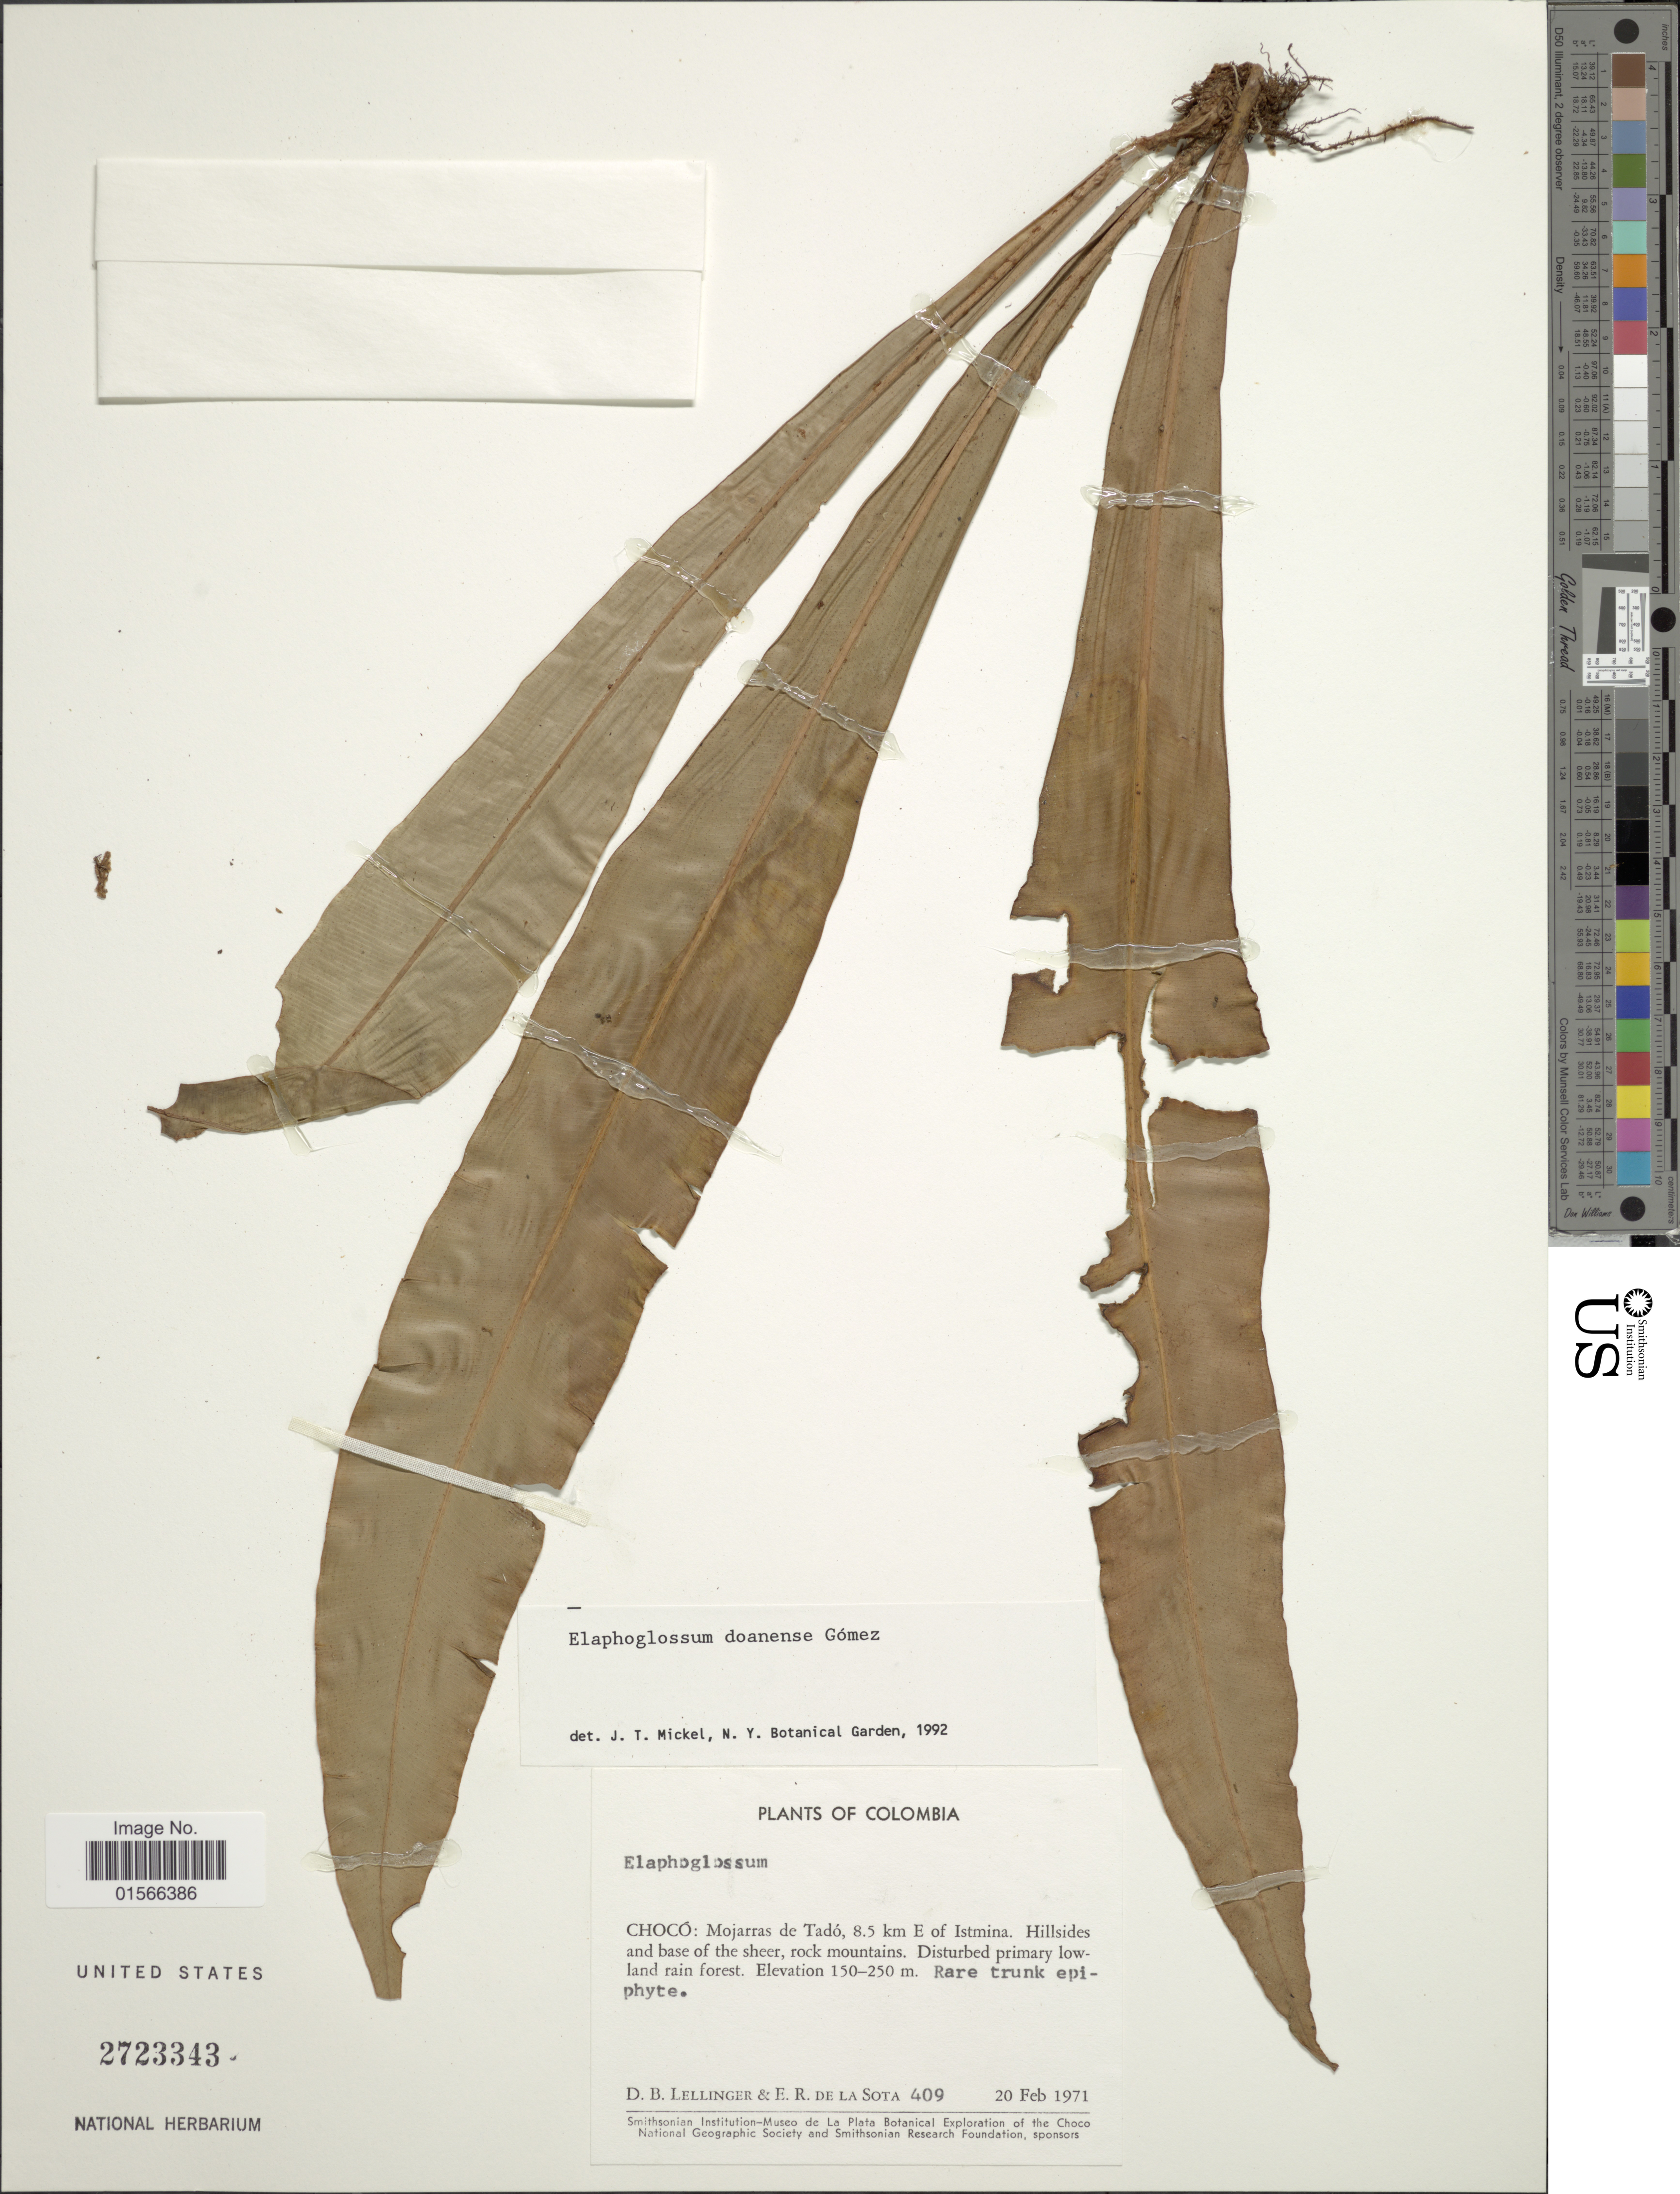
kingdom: Plantae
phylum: Tracheophyta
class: Polypodiopsida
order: Polypodiales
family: Dryopteridaceae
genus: Elaphoglossum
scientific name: Elaphoglossum doanense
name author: L.D. Gómez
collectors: D. B. Lellinger & E. R. de la Sota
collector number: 409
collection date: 1971-02-20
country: Colombia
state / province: Chocó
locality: Mojarras de Tadó, 8.5 km E of Istmina. Hillsides and base of the sheer , rock mountains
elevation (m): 150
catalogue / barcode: US 2723343